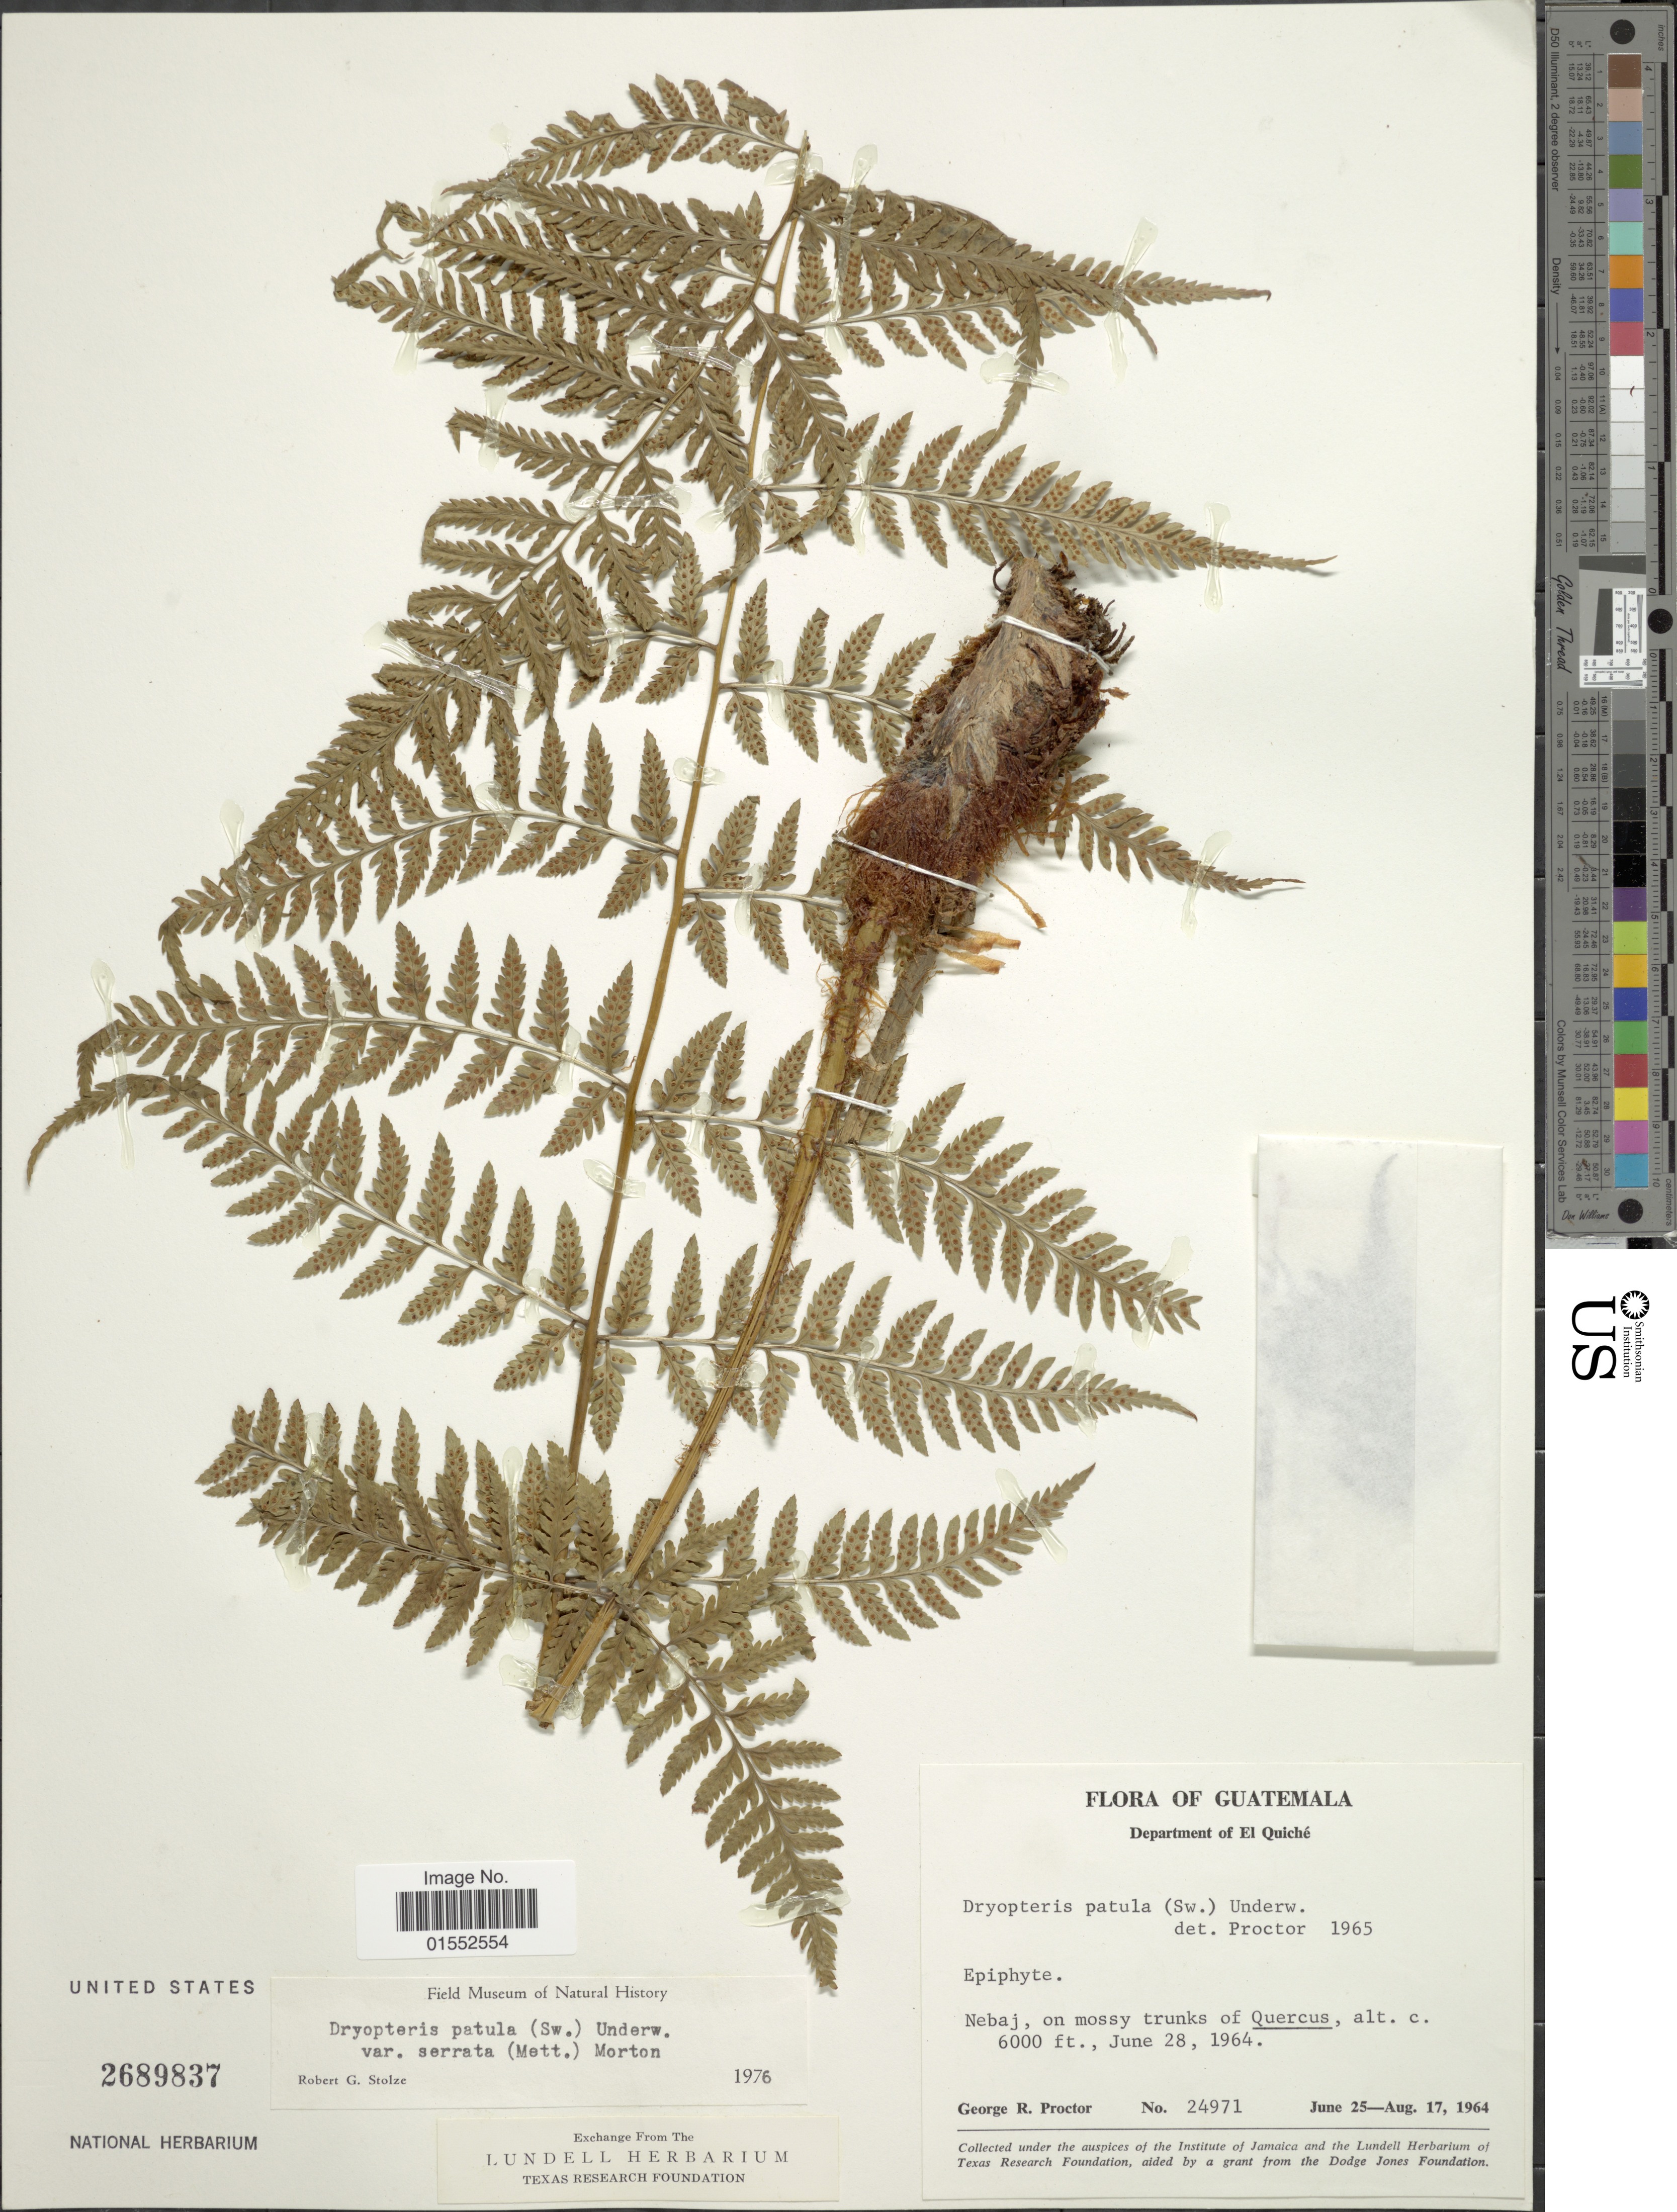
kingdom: Plantae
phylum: Tracheophyta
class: Polypodiopsida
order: Polypodiales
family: Dryopteridaceae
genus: Dryopteris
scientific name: Dryopteris patula var. serrata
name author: (Mett.) C.V. Morton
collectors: G. R. Proctor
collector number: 24971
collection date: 1964-06-25/1964-08-17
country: Guatemala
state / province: El Quiché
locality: Department of El Quiche. Nebaj, on mossy trunks of Quercus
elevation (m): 1829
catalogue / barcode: US 2689837